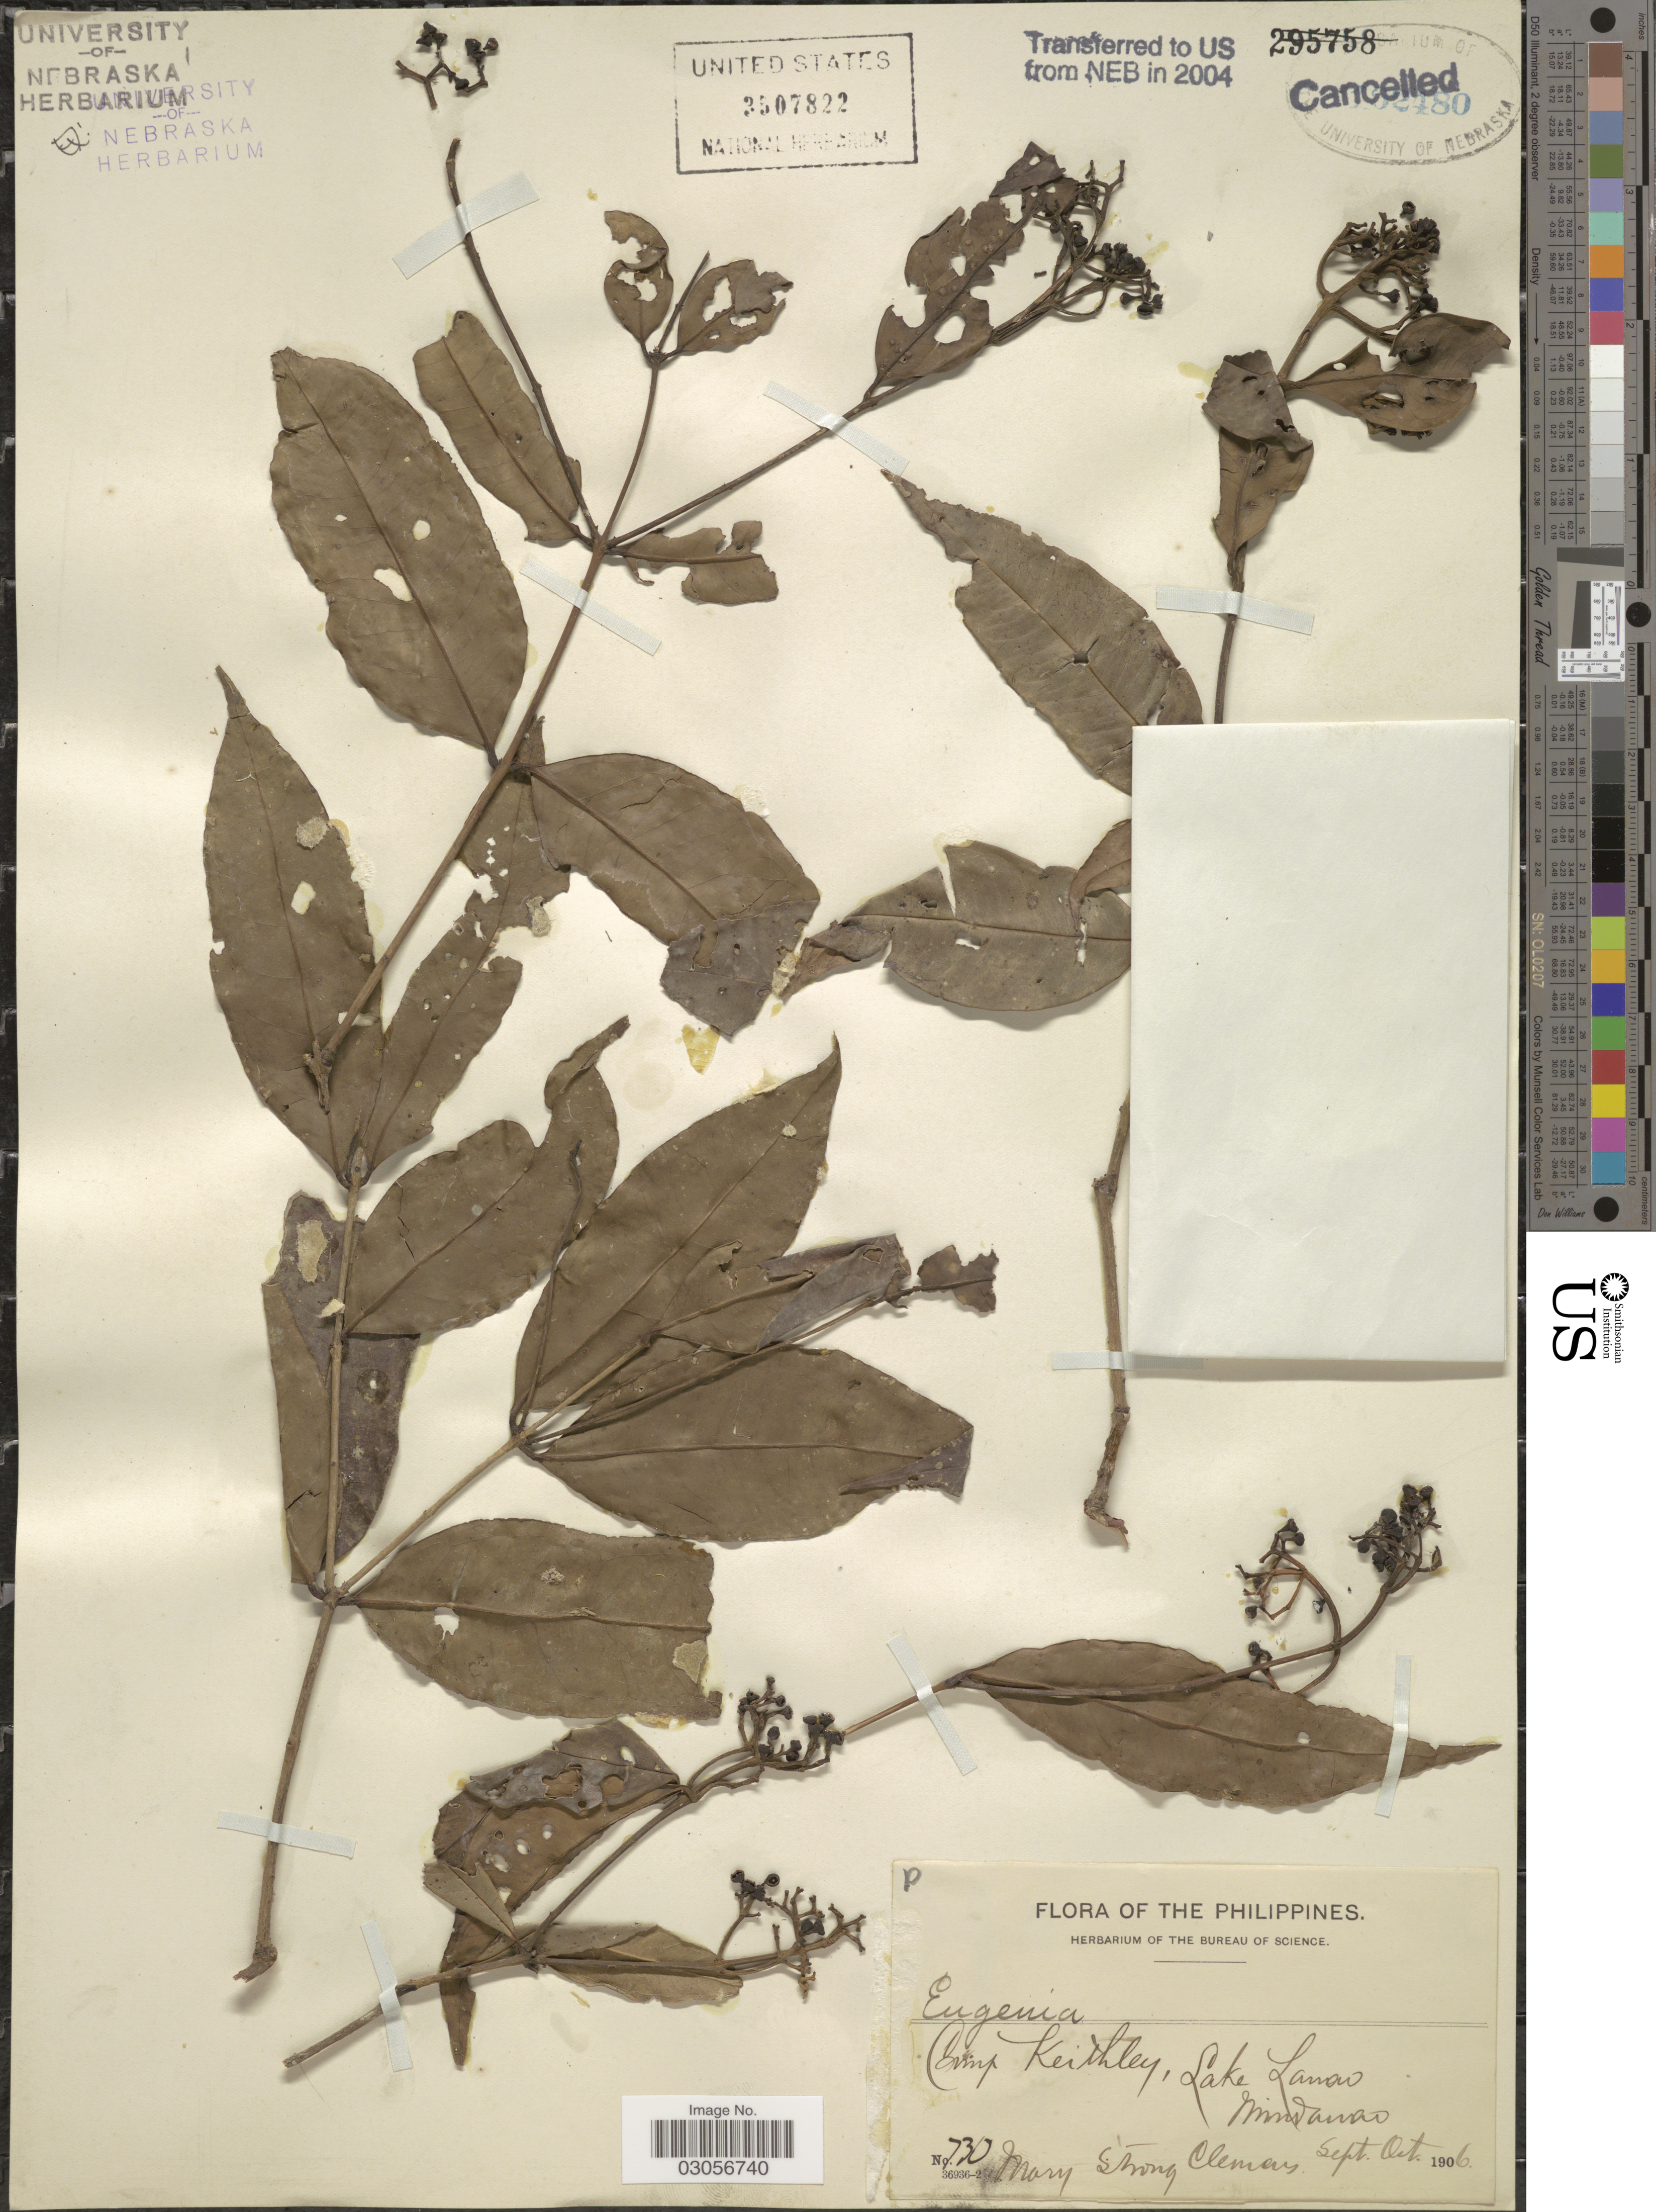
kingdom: Plantae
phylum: Tracheophyta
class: Magnoliopsida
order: Myrtales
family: Myrtaceae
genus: Syzygium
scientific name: Syzygium sp.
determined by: Strong, M. T., (US), Smithsonian Institution - National Museum of Natural History (UNITED STATES)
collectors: M. S. Clemens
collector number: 730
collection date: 1906-09/1906-10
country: Philippines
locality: Camp Keithley, Lake Lanao, Mindanao.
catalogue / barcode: US 3507822